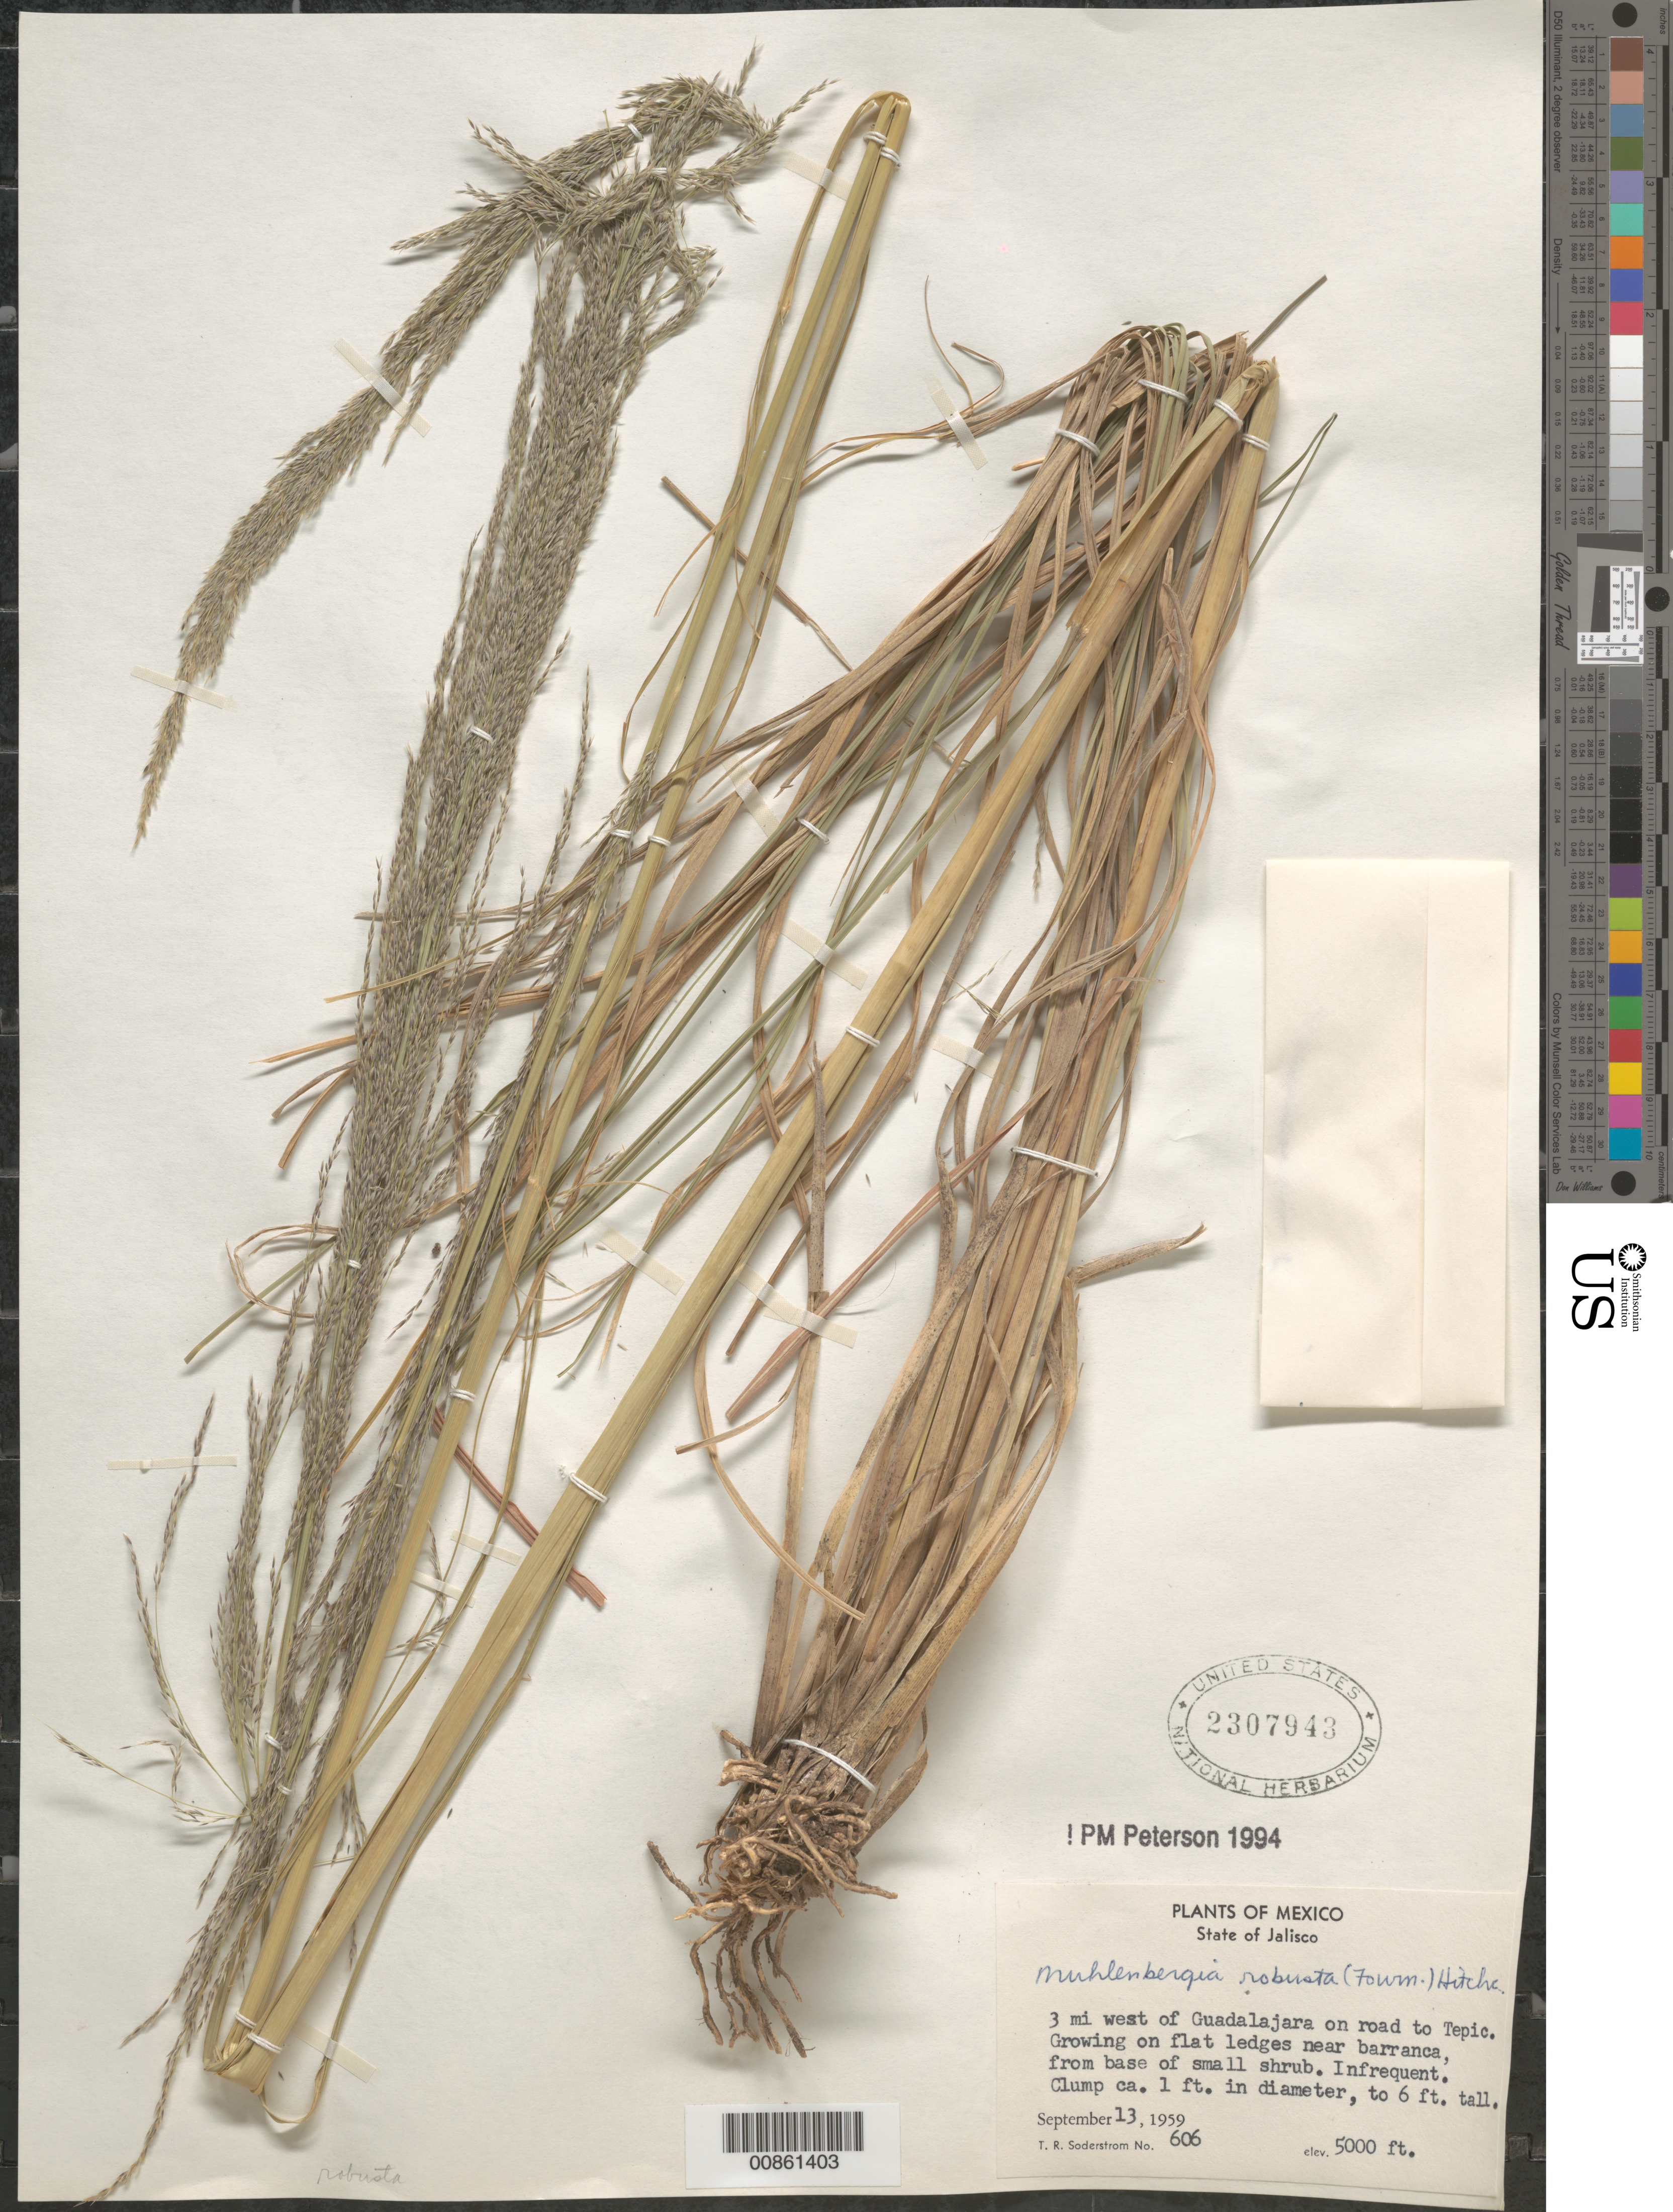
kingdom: Plantae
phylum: Tracheophyta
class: Liliopsida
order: Poales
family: Poaceae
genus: Muhlenbergia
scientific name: Muhlenbergia robusta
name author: (E. Fourn.) Hitchc.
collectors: T. R. Soderstrom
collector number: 606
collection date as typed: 13 Sep 1959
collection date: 1959-09-13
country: Mexico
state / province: Jalisco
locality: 3 mi W of Guadalajara on road to Tepic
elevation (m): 1524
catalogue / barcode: US 2307943